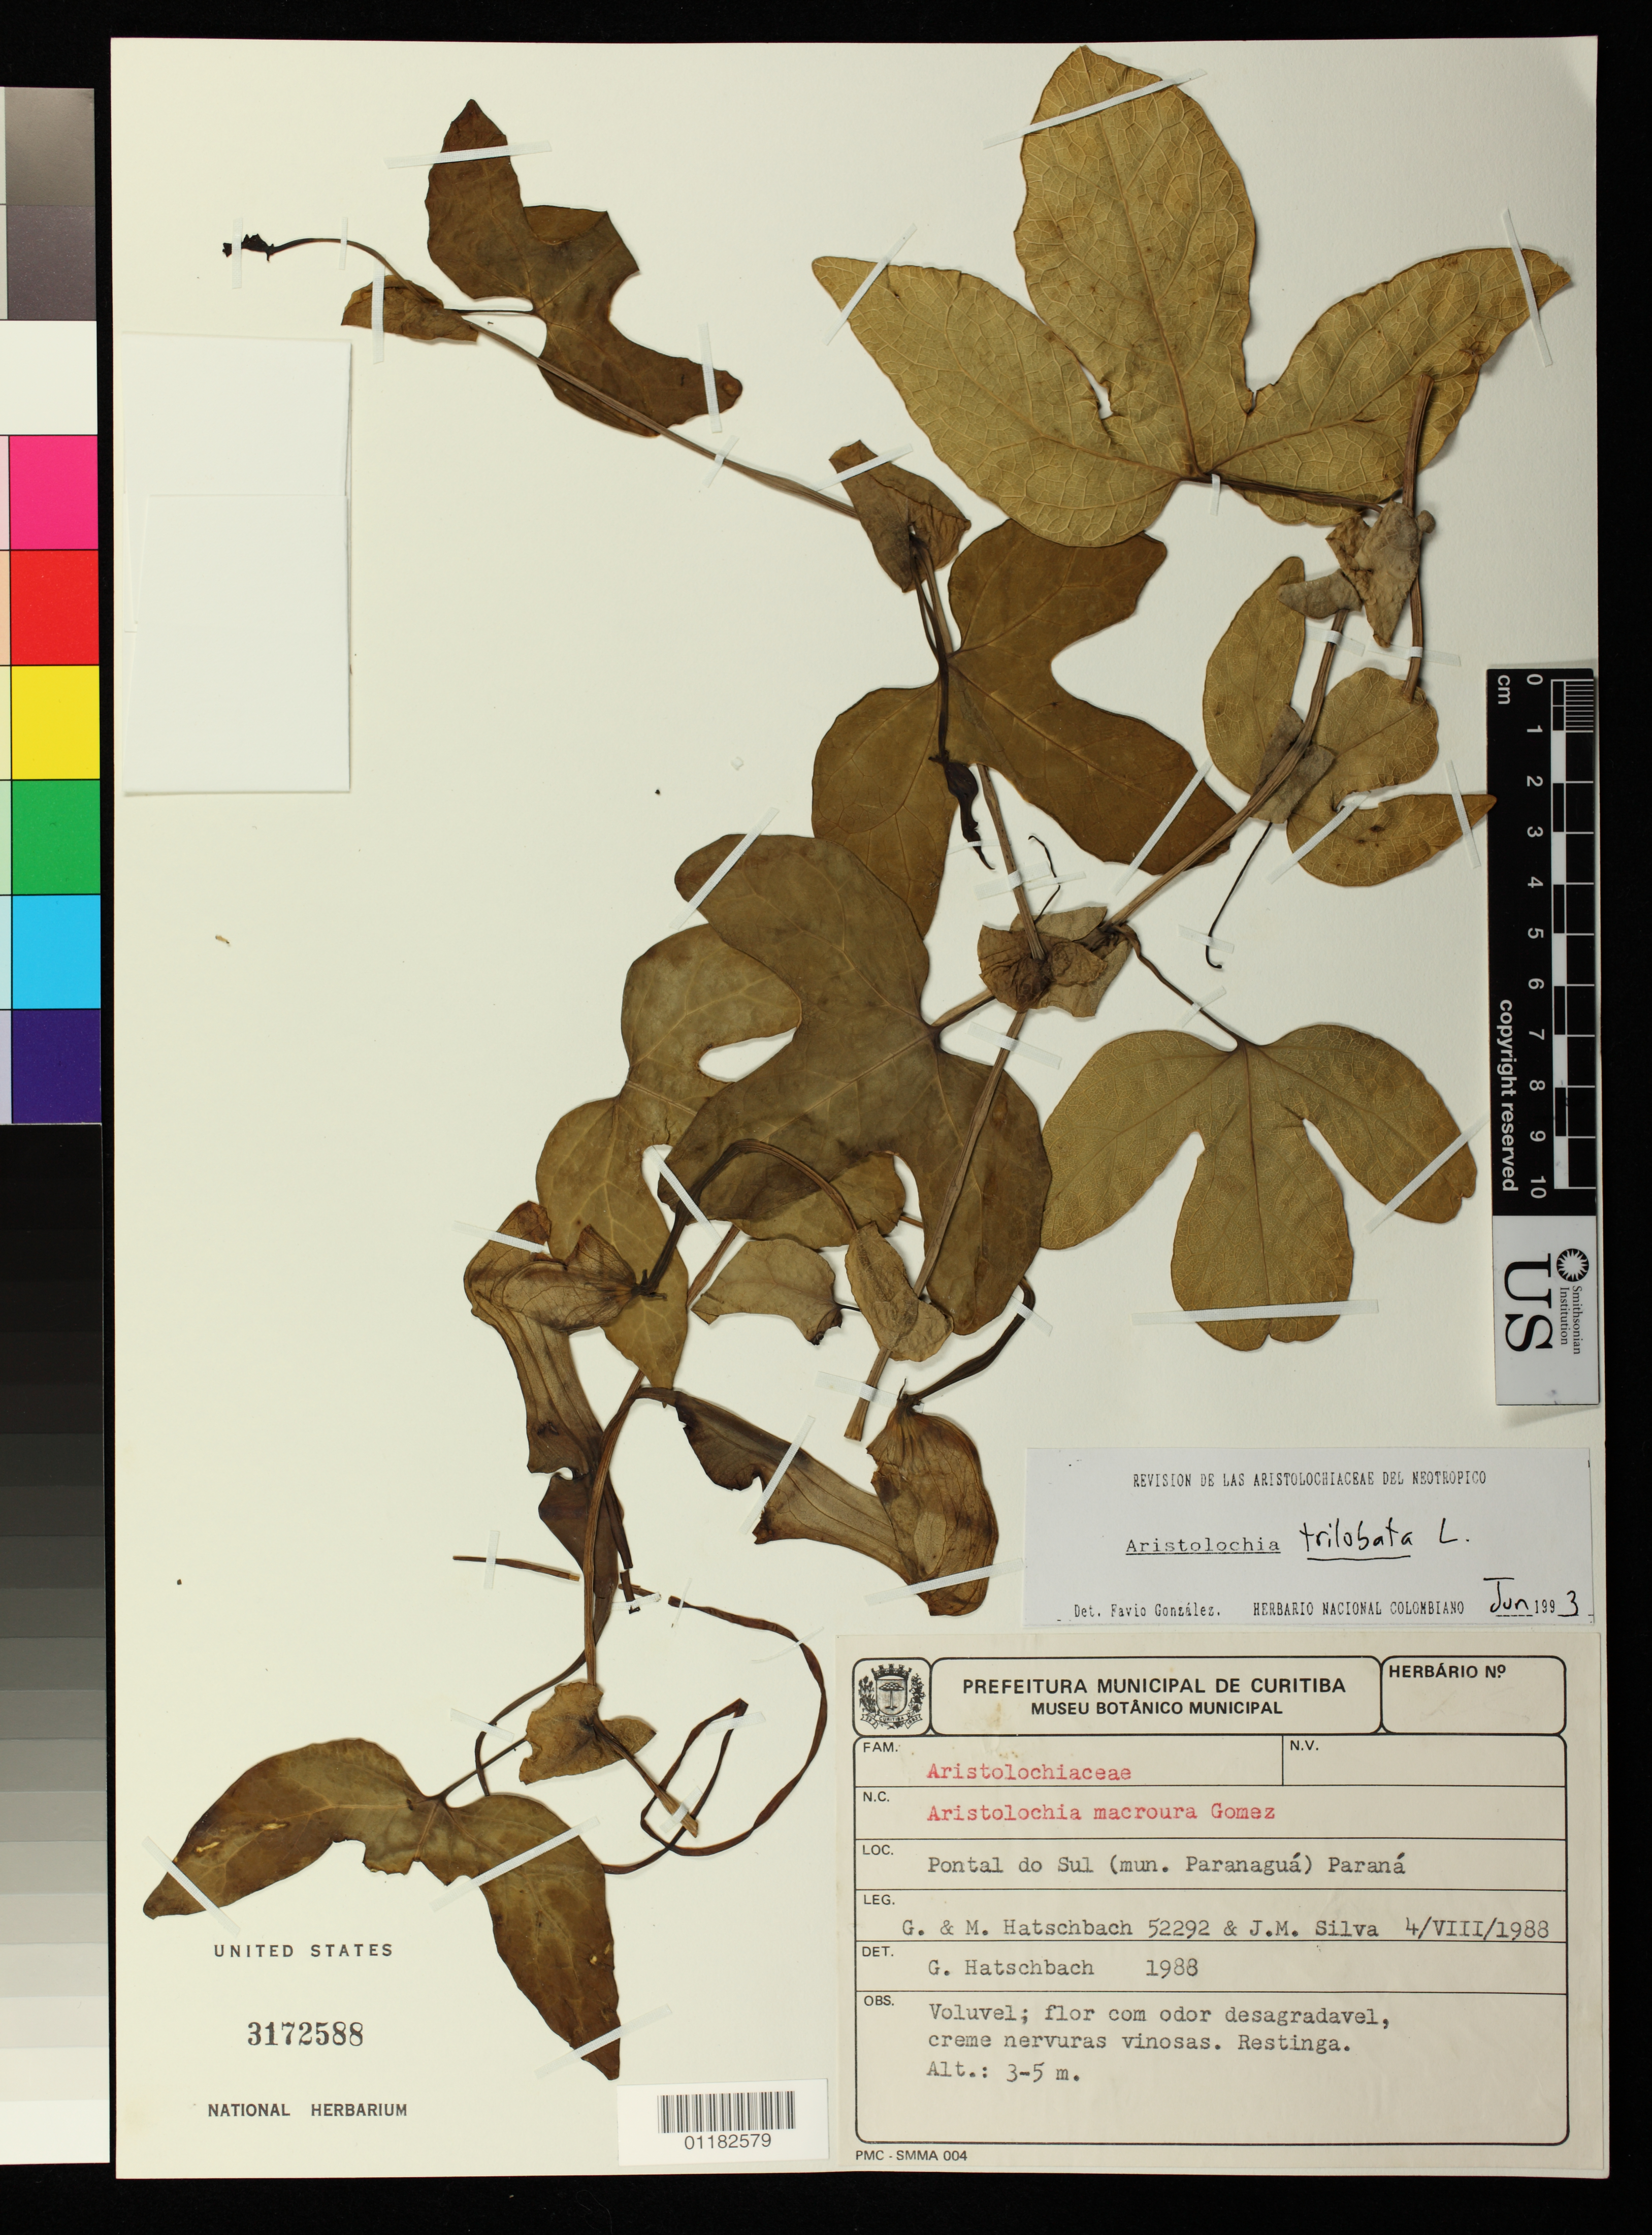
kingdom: Plantae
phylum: Tracheophyta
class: Magnoliopsida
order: Piperales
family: Aristolochiaceae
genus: Aristolochia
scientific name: Aristolochia trilobata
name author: L.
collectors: G. Hatschbach, M. M. Hatschbach & J. M. Silva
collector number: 52292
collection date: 1988-08-04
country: Brazil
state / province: Paraná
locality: Municipality: Paranagua, Pontal do Sul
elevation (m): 3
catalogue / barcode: US 3172588